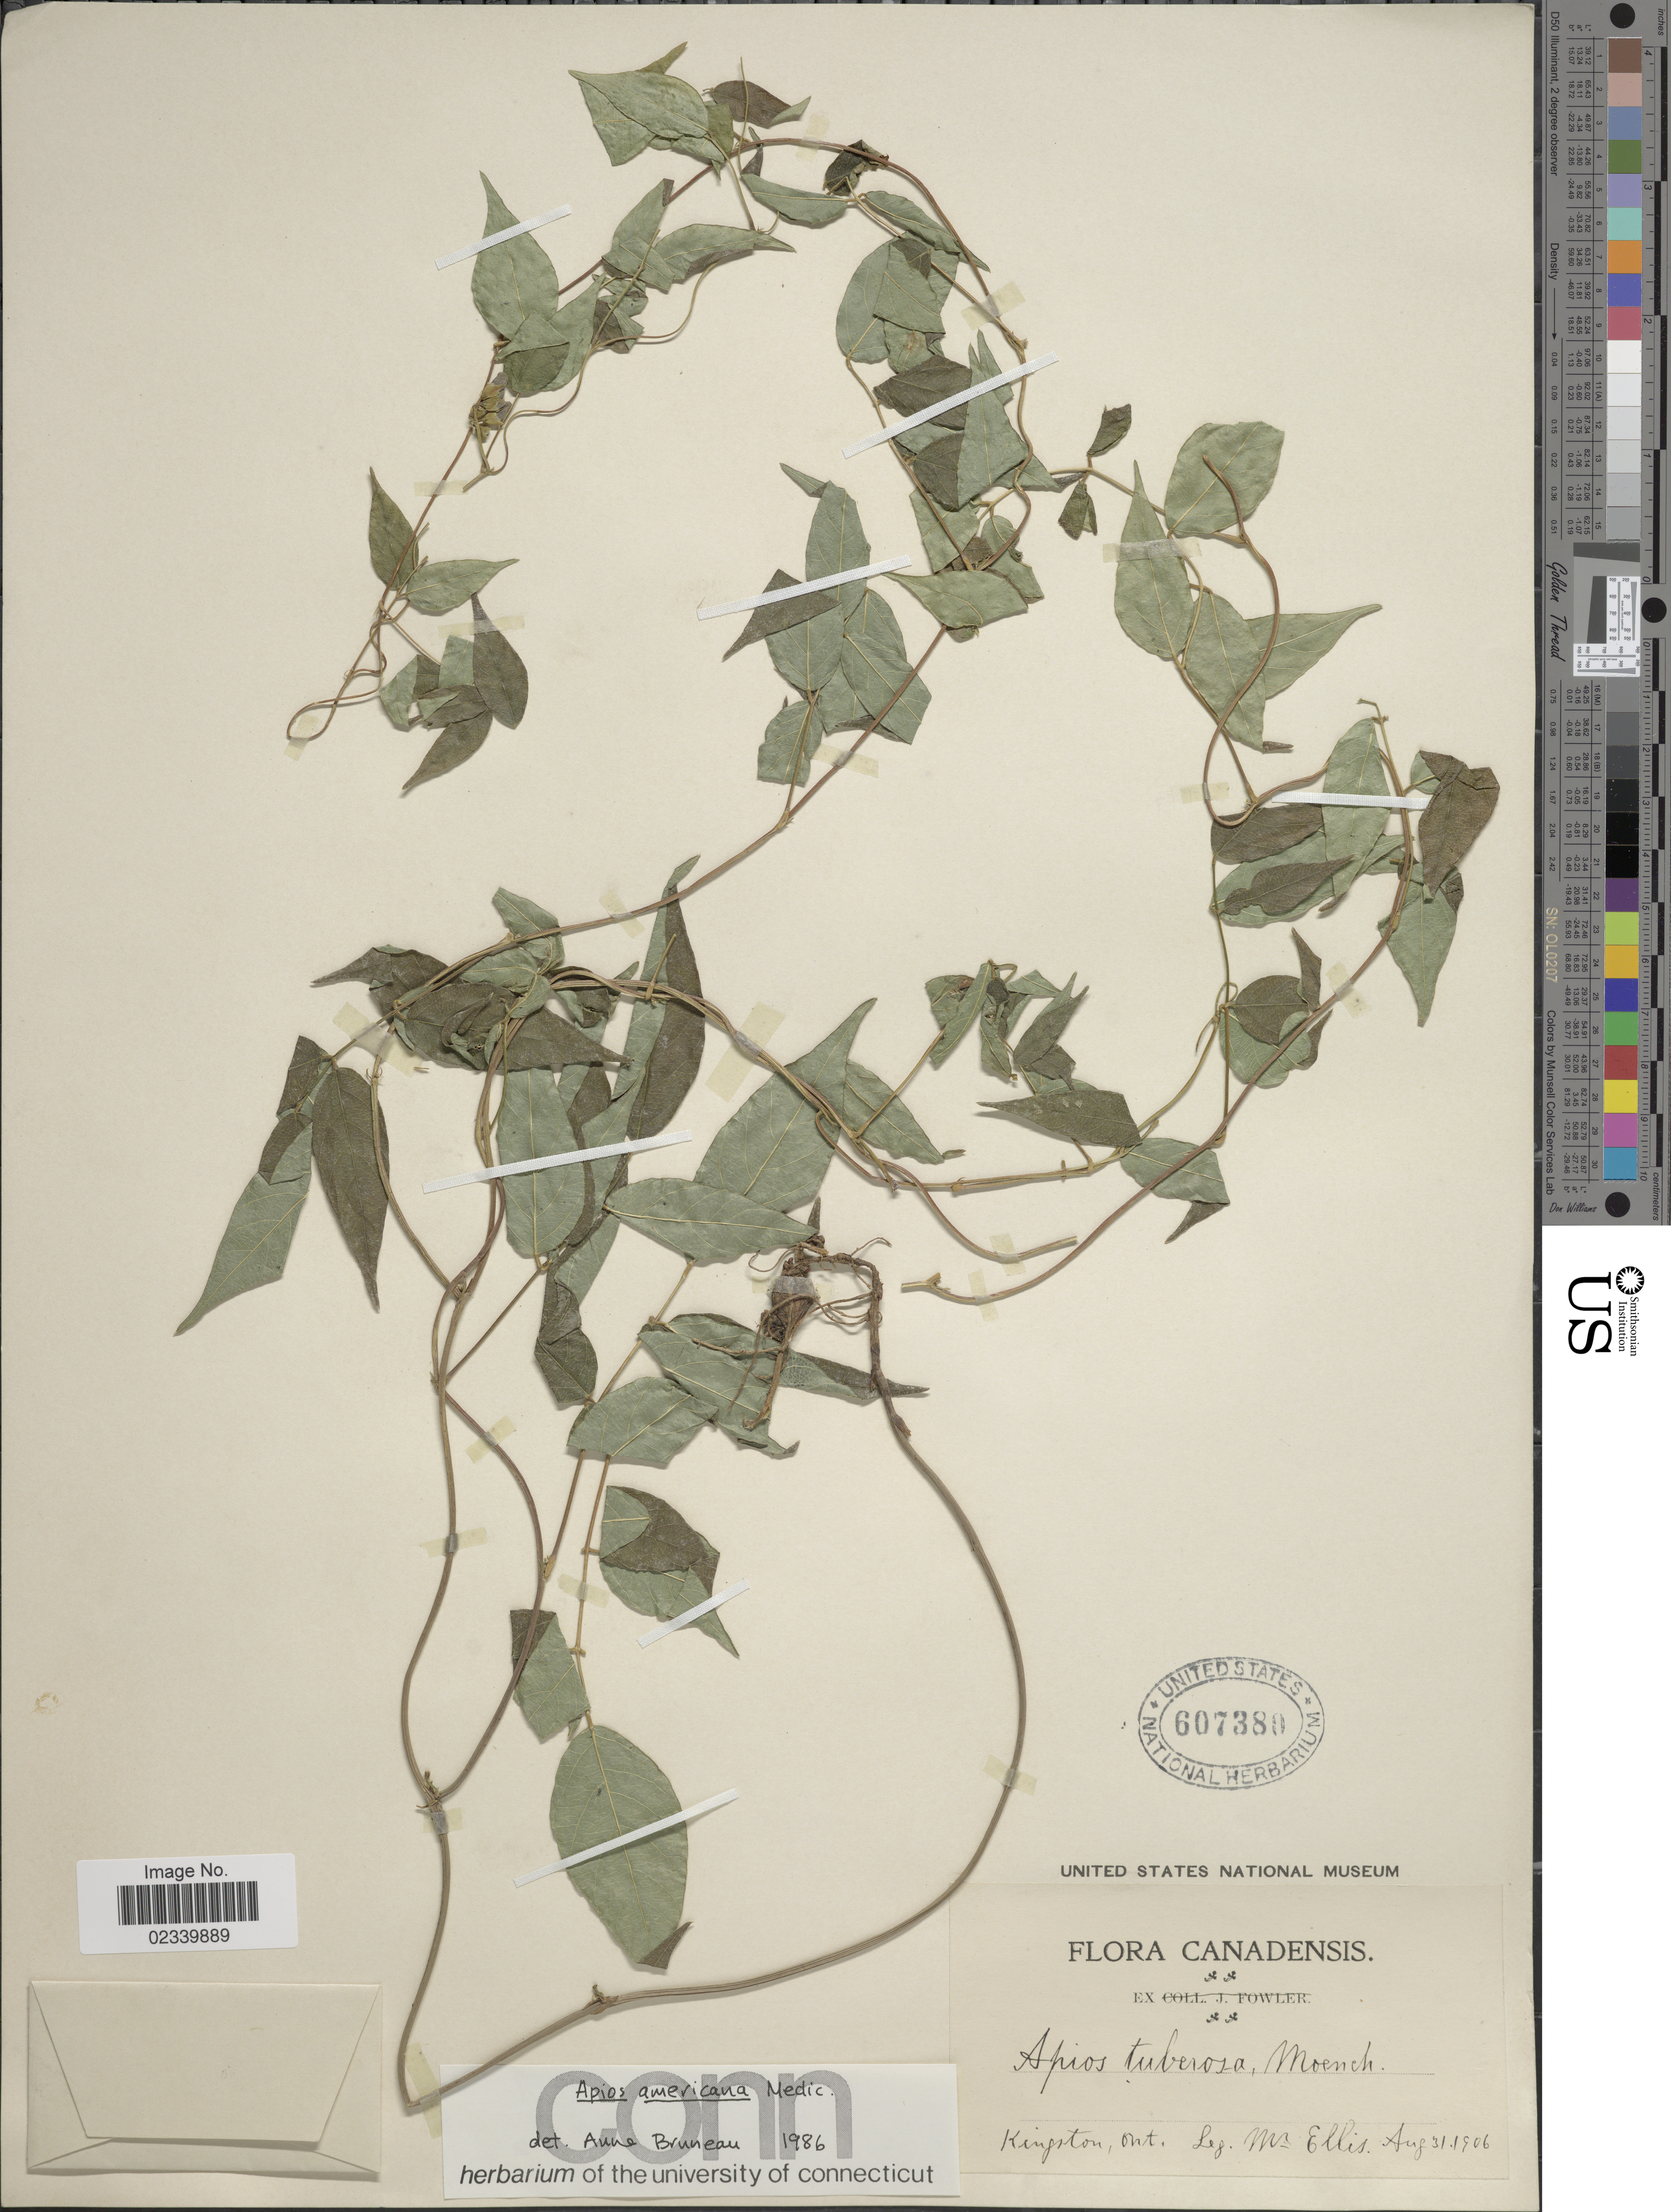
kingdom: Plantae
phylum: Tracheophyta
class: Magnoliopsida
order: Fabales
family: Fabaceae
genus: Apios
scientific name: Apios americana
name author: Medik.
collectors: -. Ellis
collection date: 1906-08-31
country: Canada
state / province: Ontario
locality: Kingston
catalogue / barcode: US 607380